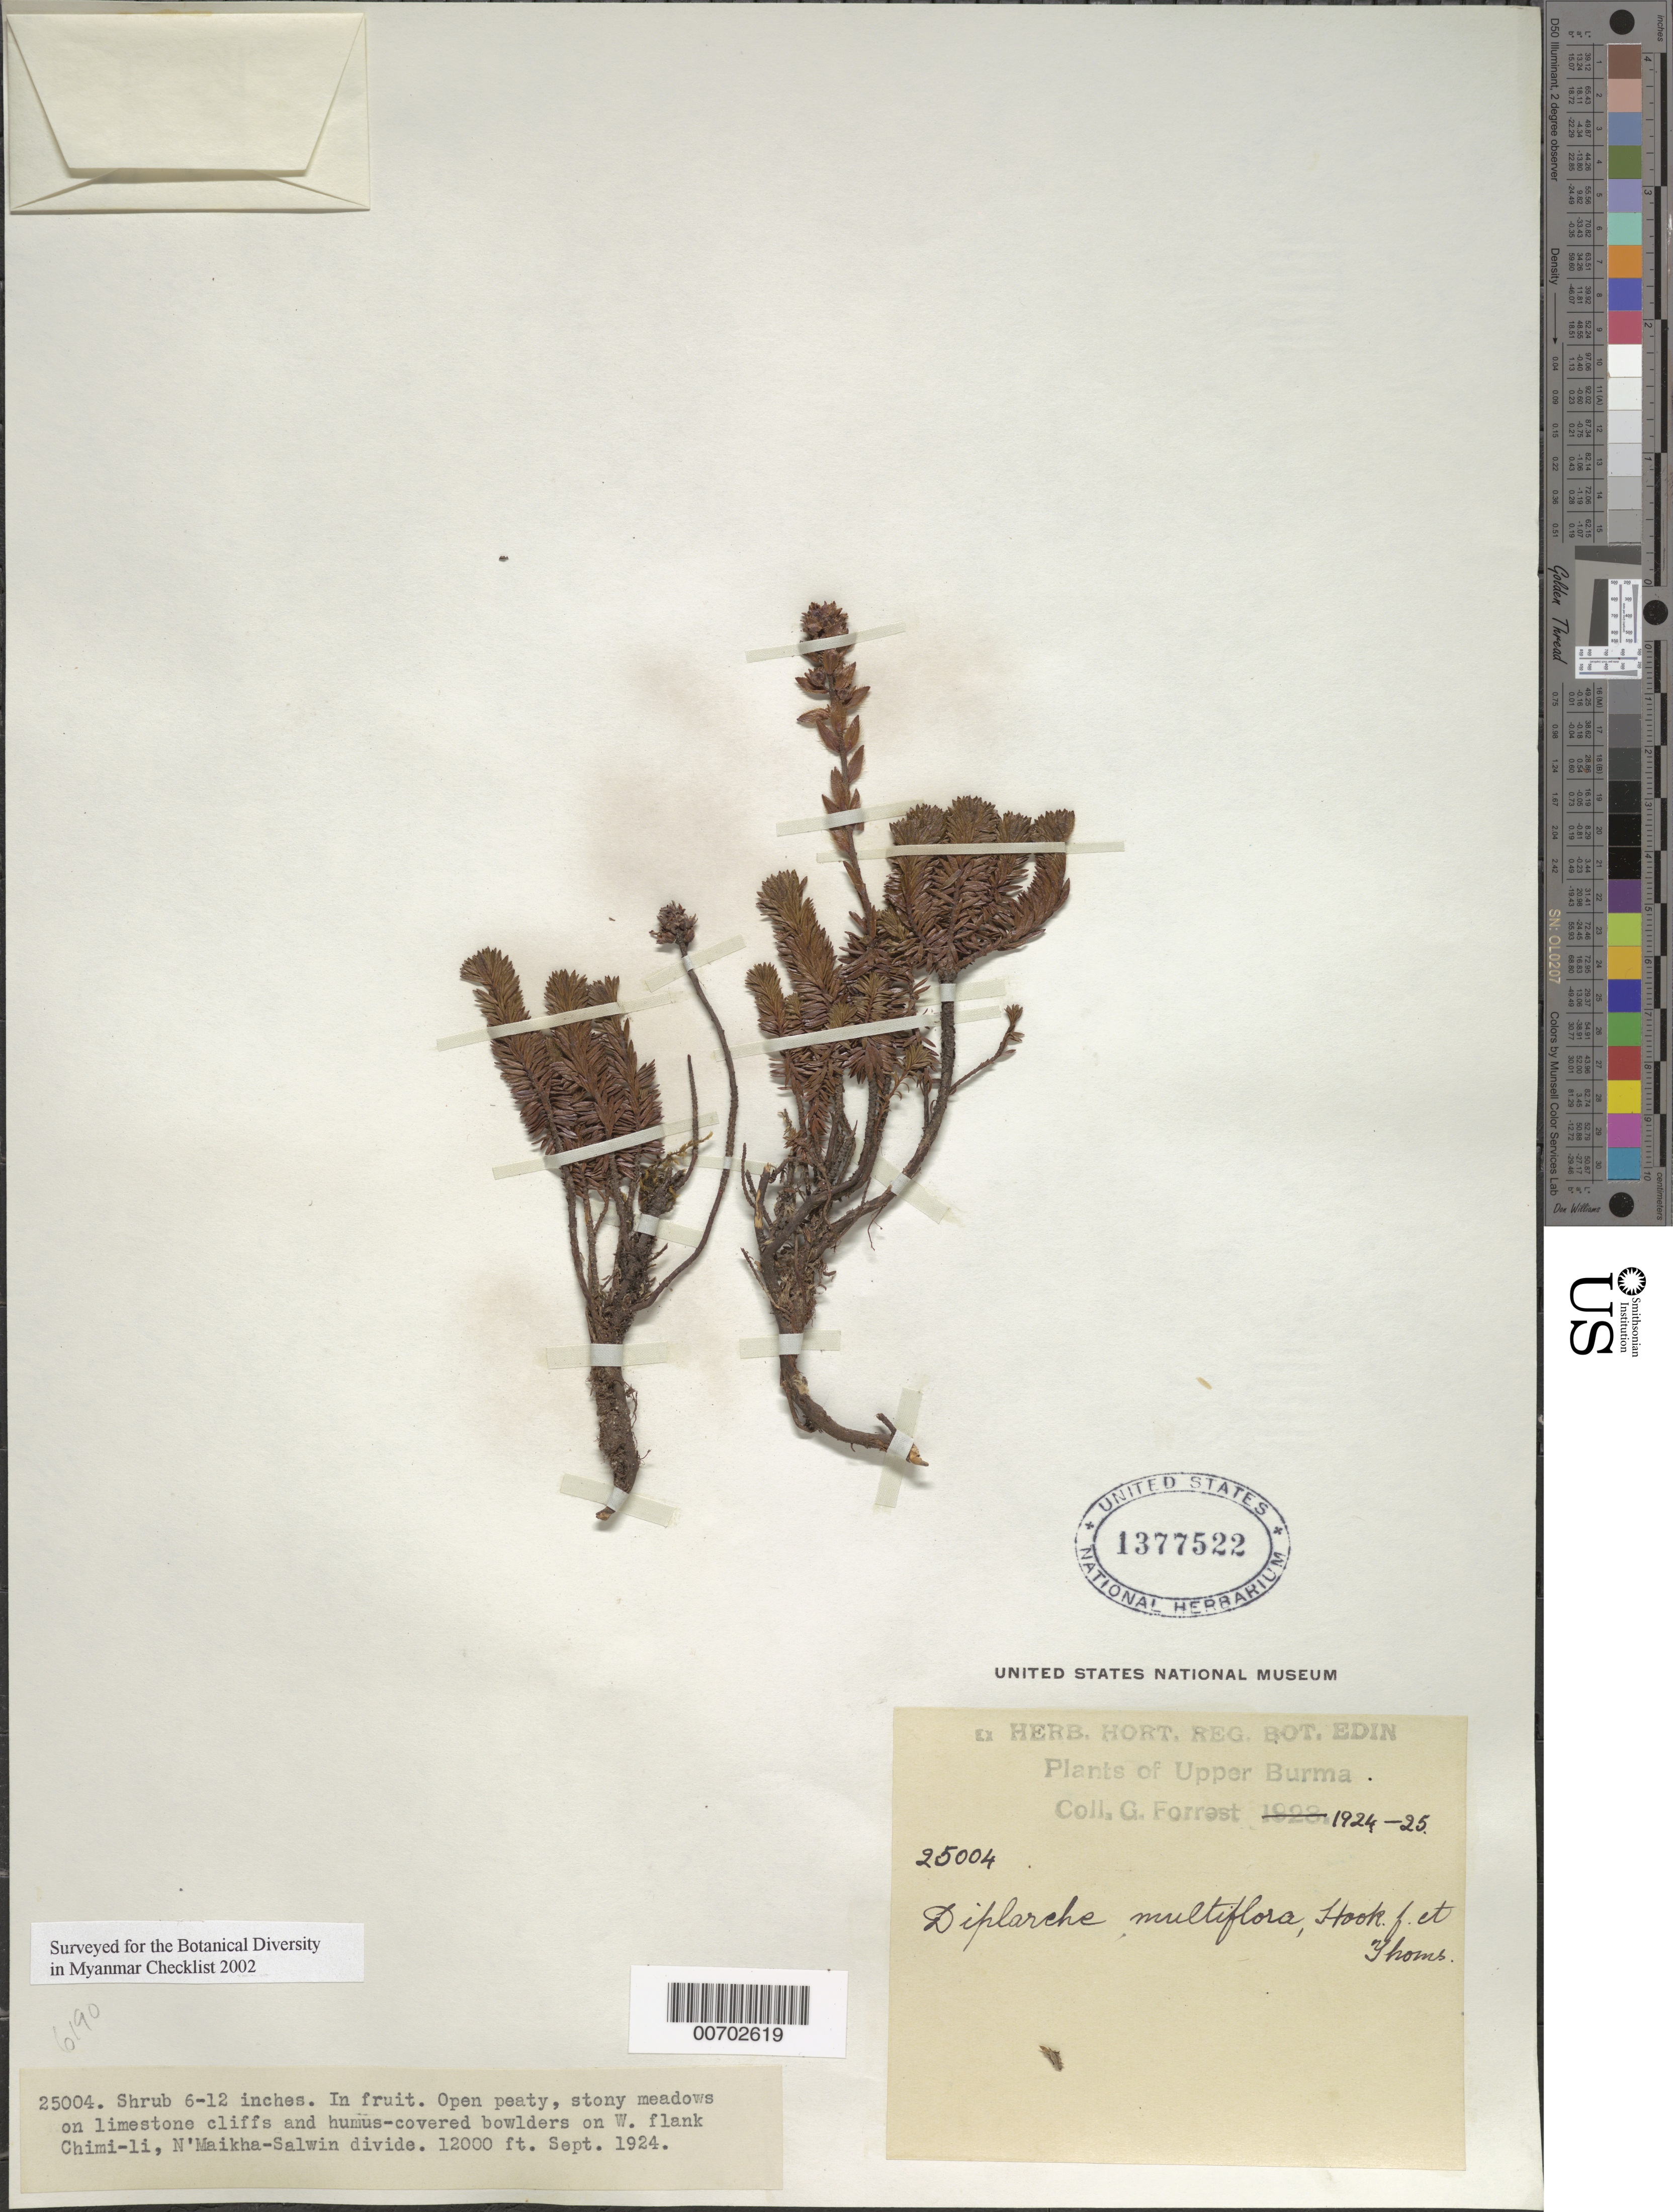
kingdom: Plantae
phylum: Tracheophyta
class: Magnoliopsida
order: Ericales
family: Ericaceae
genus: Diplarche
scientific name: Diplarche multiflora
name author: Hook. f. & Thomson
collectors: G. Forrest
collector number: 25004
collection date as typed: Sep 1924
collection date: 1924-09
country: Myanmar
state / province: Kachin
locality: N'Maikha-Salwin Divide, Chimi-li, W flank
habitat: Open peaty stony meadows on limstone cliffs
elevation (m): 3658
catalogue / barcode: US 1377522